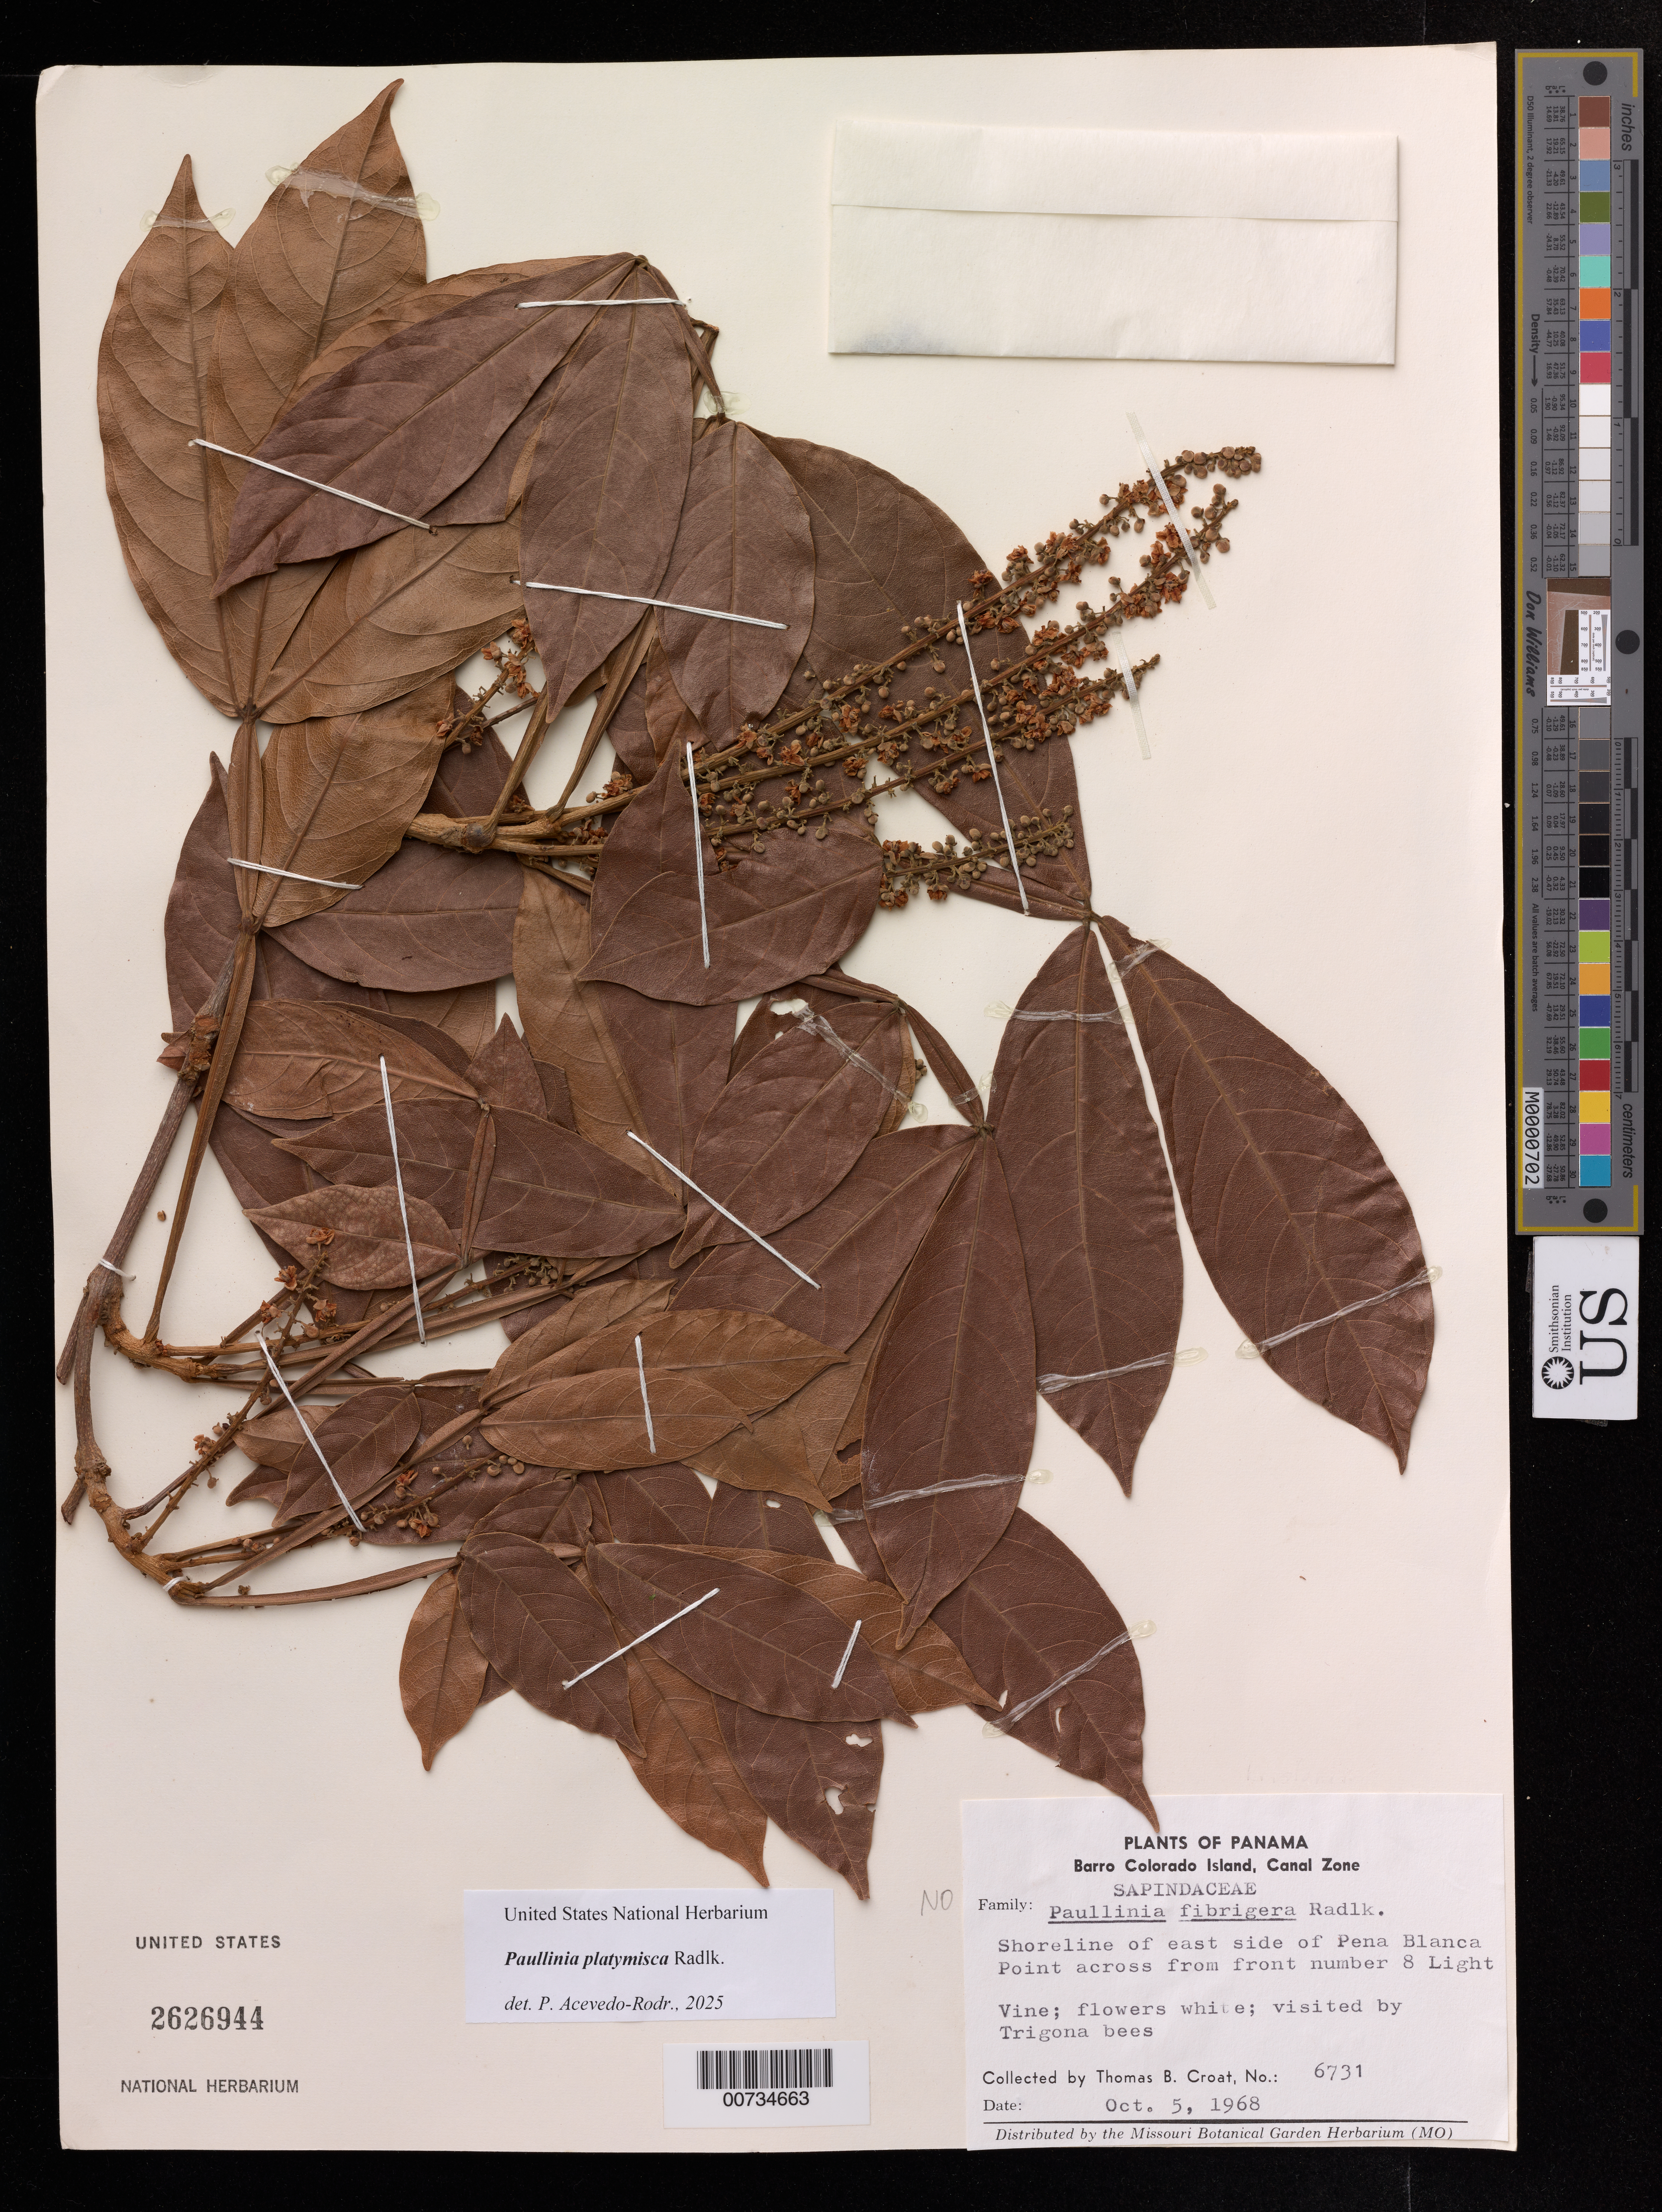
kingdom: Plantae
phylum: Tracheophyta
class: Magnoliopsida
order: Sapindales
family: Sapindaceae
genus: Paullinia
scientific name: Paullinia platymisca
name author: Radlk.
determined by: Acevedo-Rodriguez, P., (US), Smithsonian Institution - National Museum of Natural History (UNITED STATES)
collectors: T. B. Croat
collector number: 6731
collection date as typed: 05 Oct 1968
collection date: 1968-10-05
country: Panama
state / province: Panamá Oeste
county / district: Canal Zone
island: Barro Colorado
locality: Barro Colorado Island. Shoreline of east side of Pena Blanca Point across from front number 8 Light.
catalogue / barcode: US 2626944